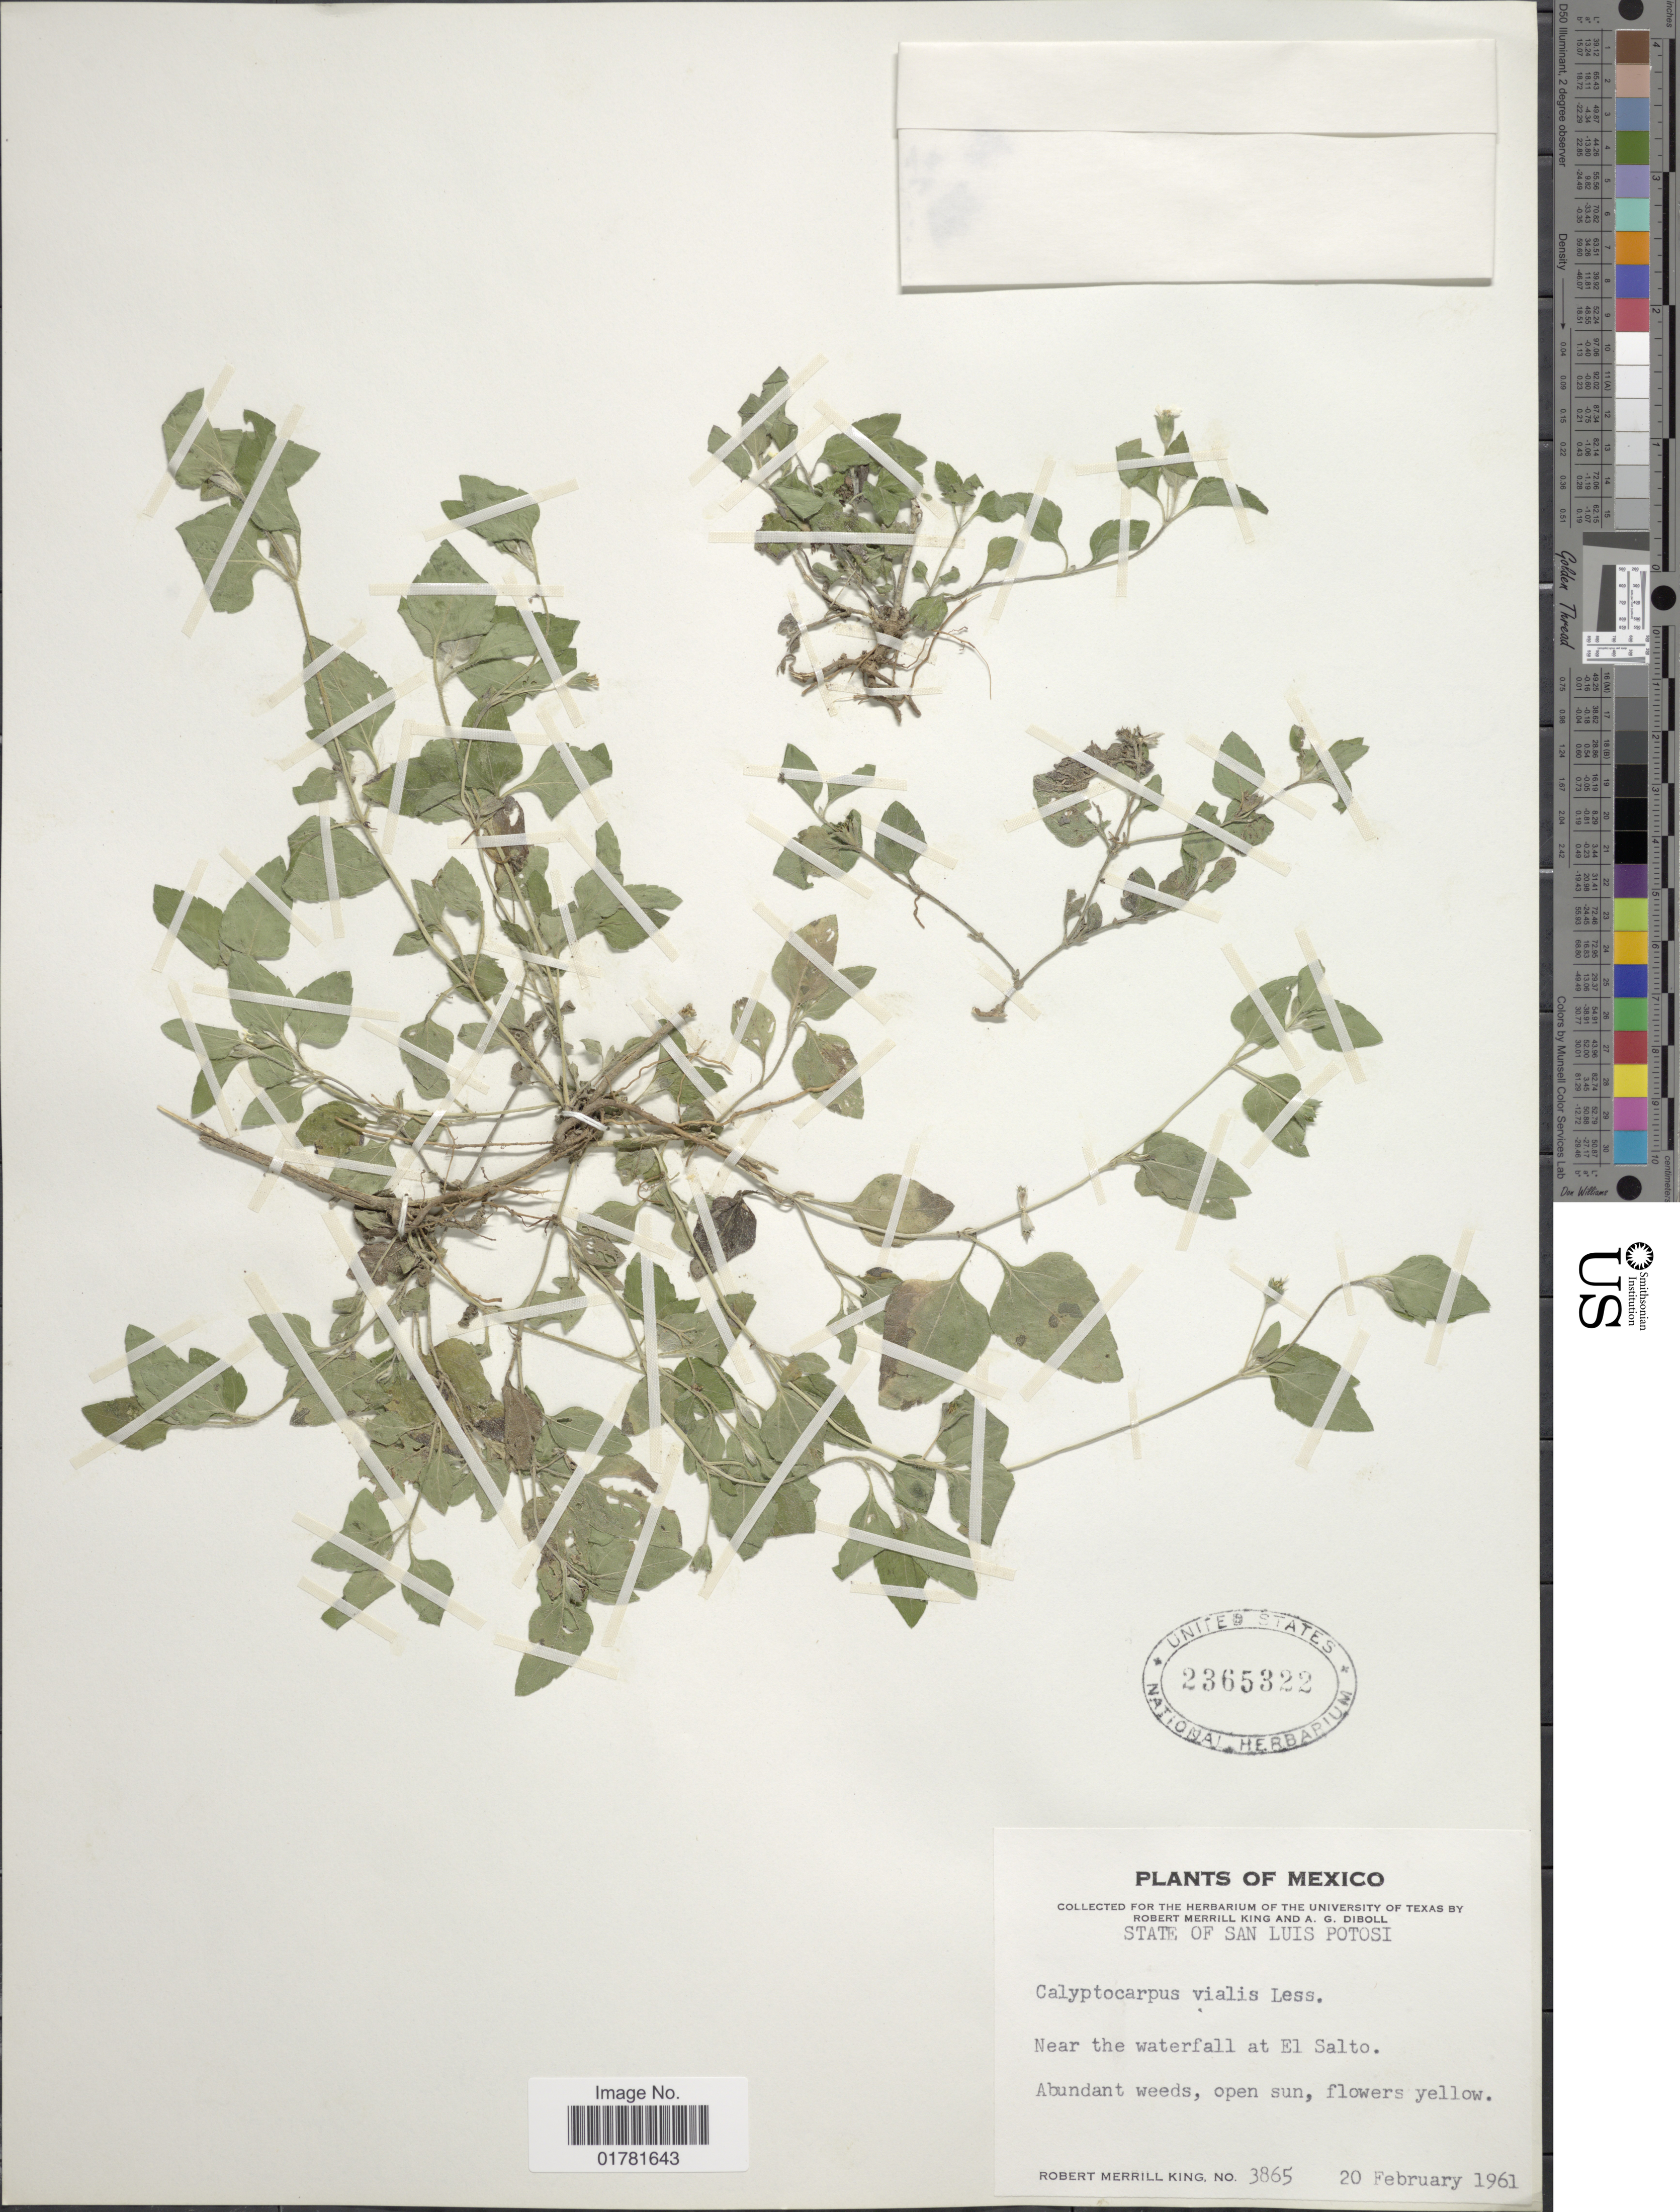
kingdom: Plantae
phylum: Tracheophyta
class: Magnoliopsida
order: Asterales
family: Asteraceae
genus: Calyptocarpus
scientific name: Calyptocarpus vialis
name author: Less.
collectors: R. M. King & A. Diboll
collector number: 3865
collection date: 1961-02-20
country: Mexico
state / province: San Luis Potosí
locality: Near the waterfall at El Salto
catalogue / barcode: US 2365322